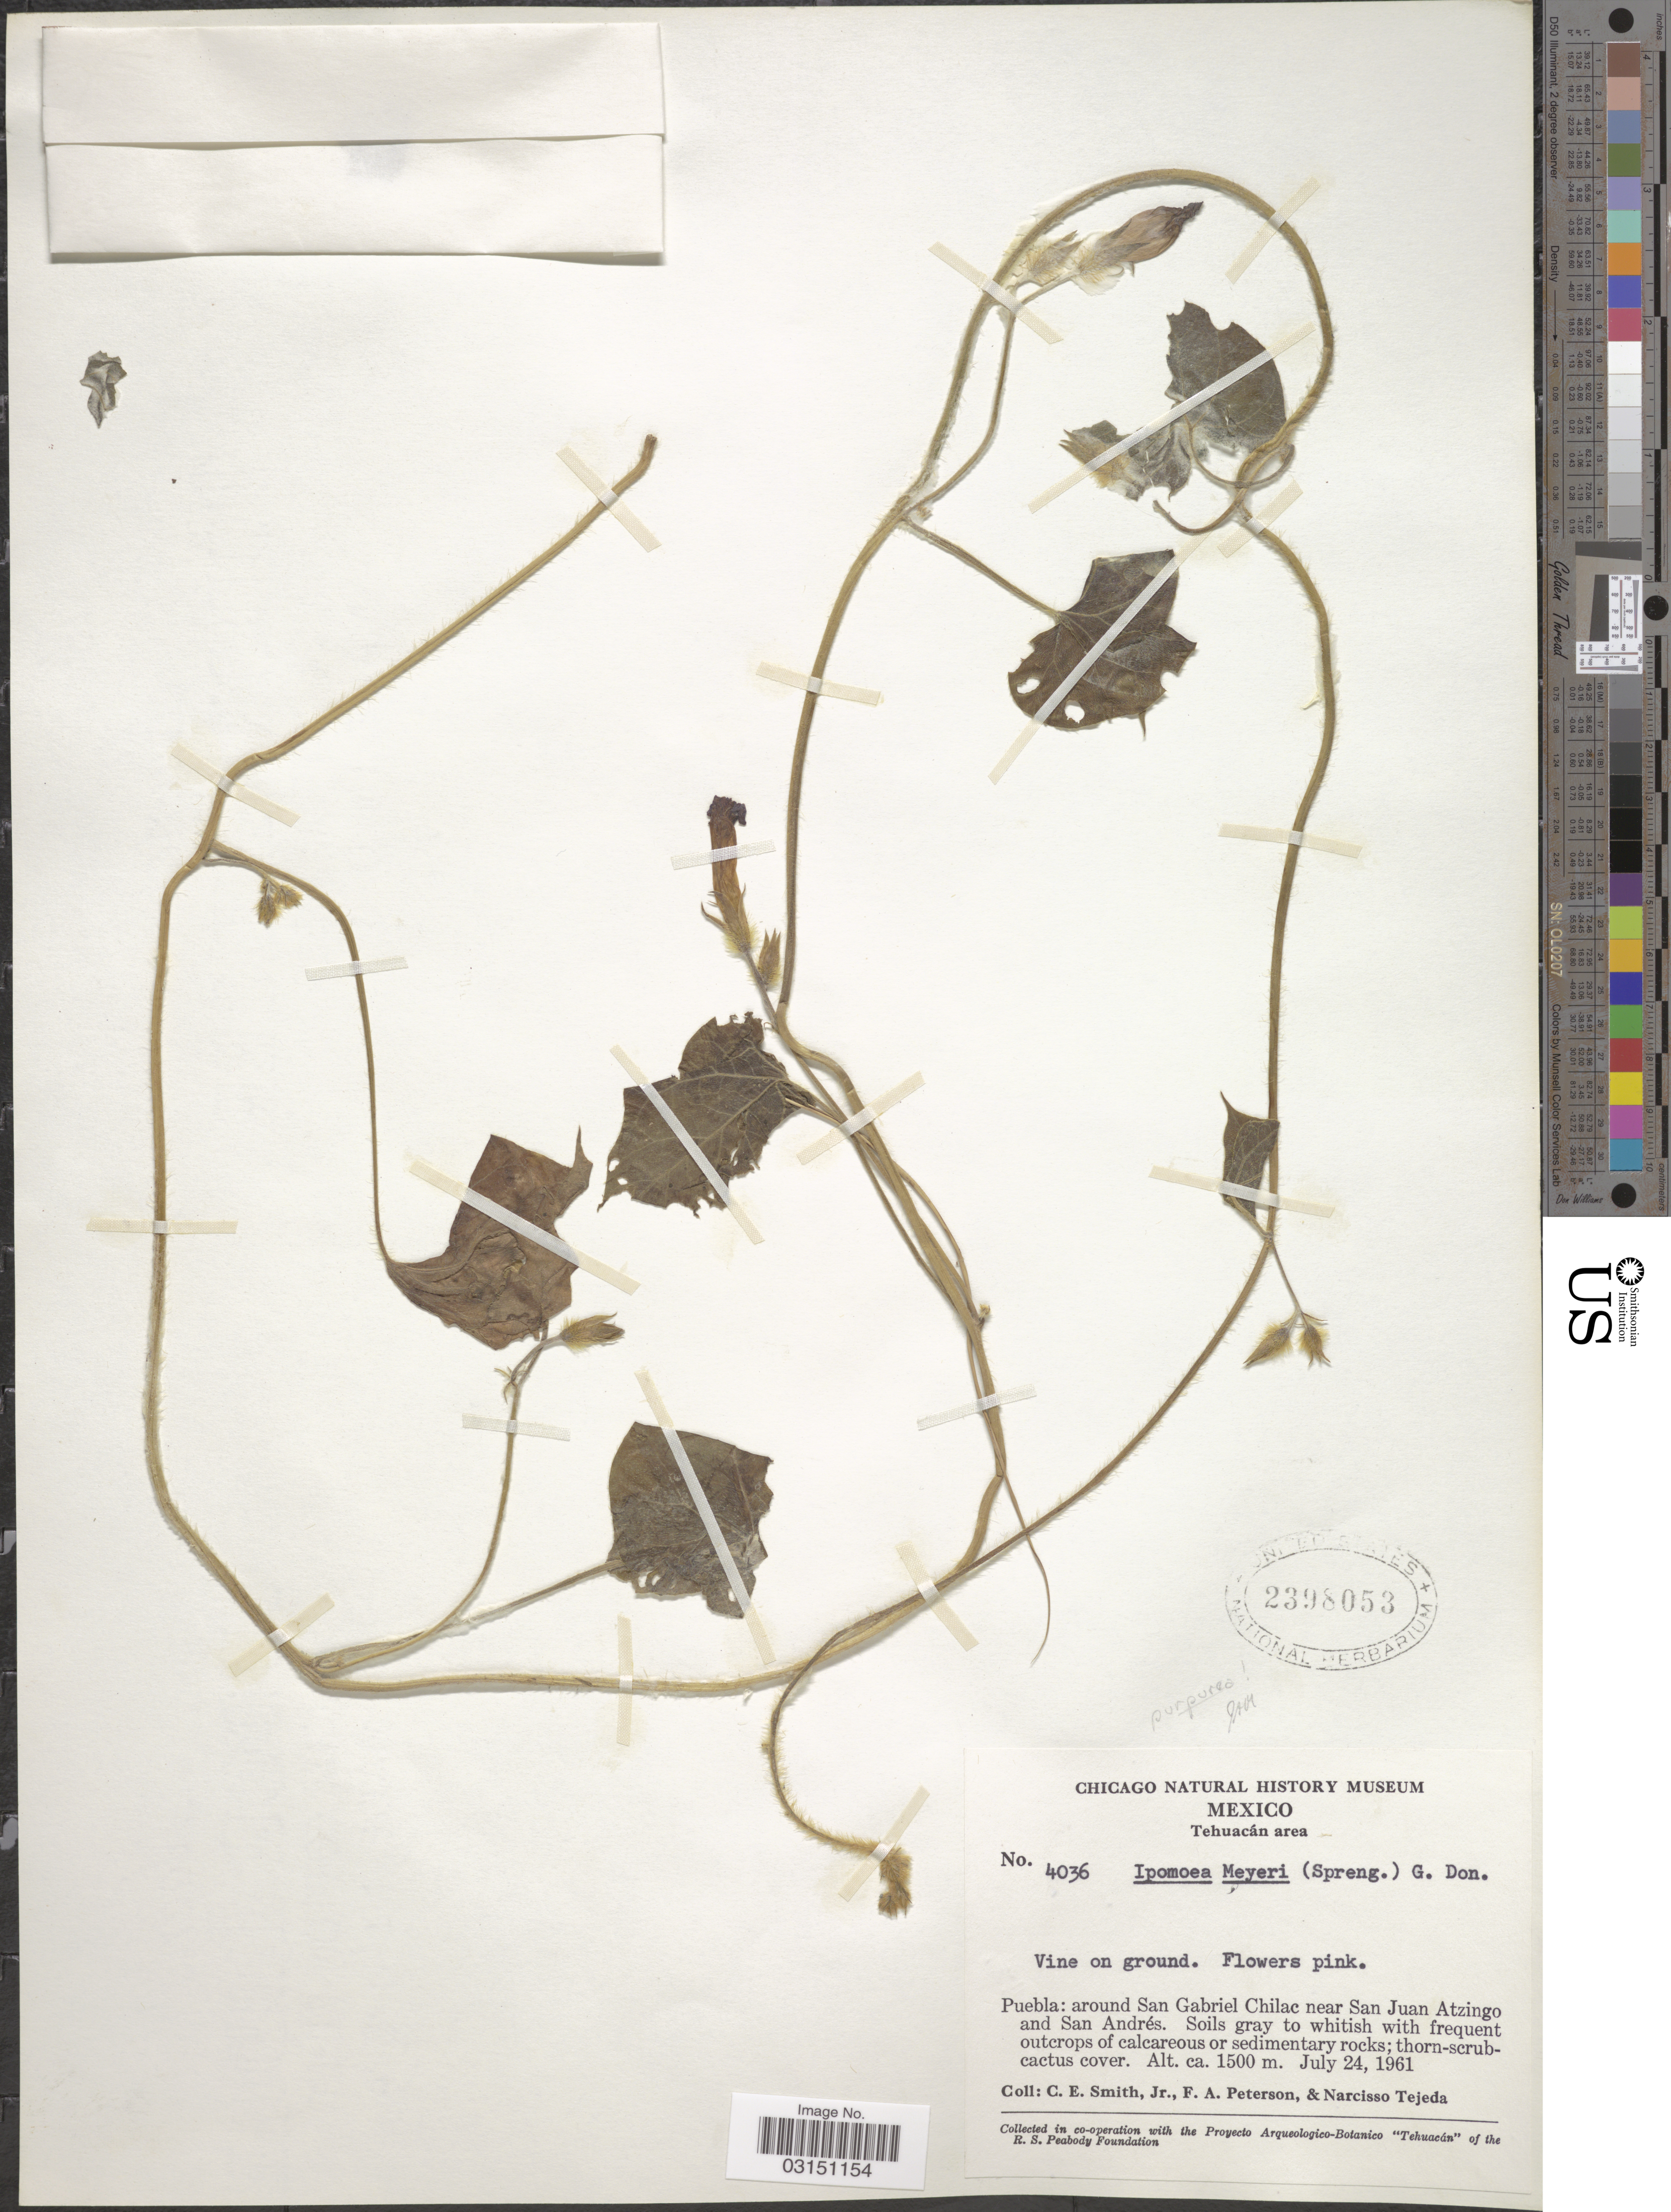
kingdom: Plantae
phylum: Tracheophyta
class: Magnoliopsida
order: Solanales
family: Convolvulaceae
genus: Ipomoea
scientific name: Ipomoea purpurea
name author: (L.) Roth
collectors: C. E. Smith Jr., F. A. Peterson & N. Tejeda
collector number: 4036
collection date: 1961-07-24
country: Mexico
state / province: Puebla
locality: Tehuacán area, around San Gabriel Chilac near San Juan Atzingo and San Andrés.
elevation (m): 1500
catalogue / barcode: US 2398053